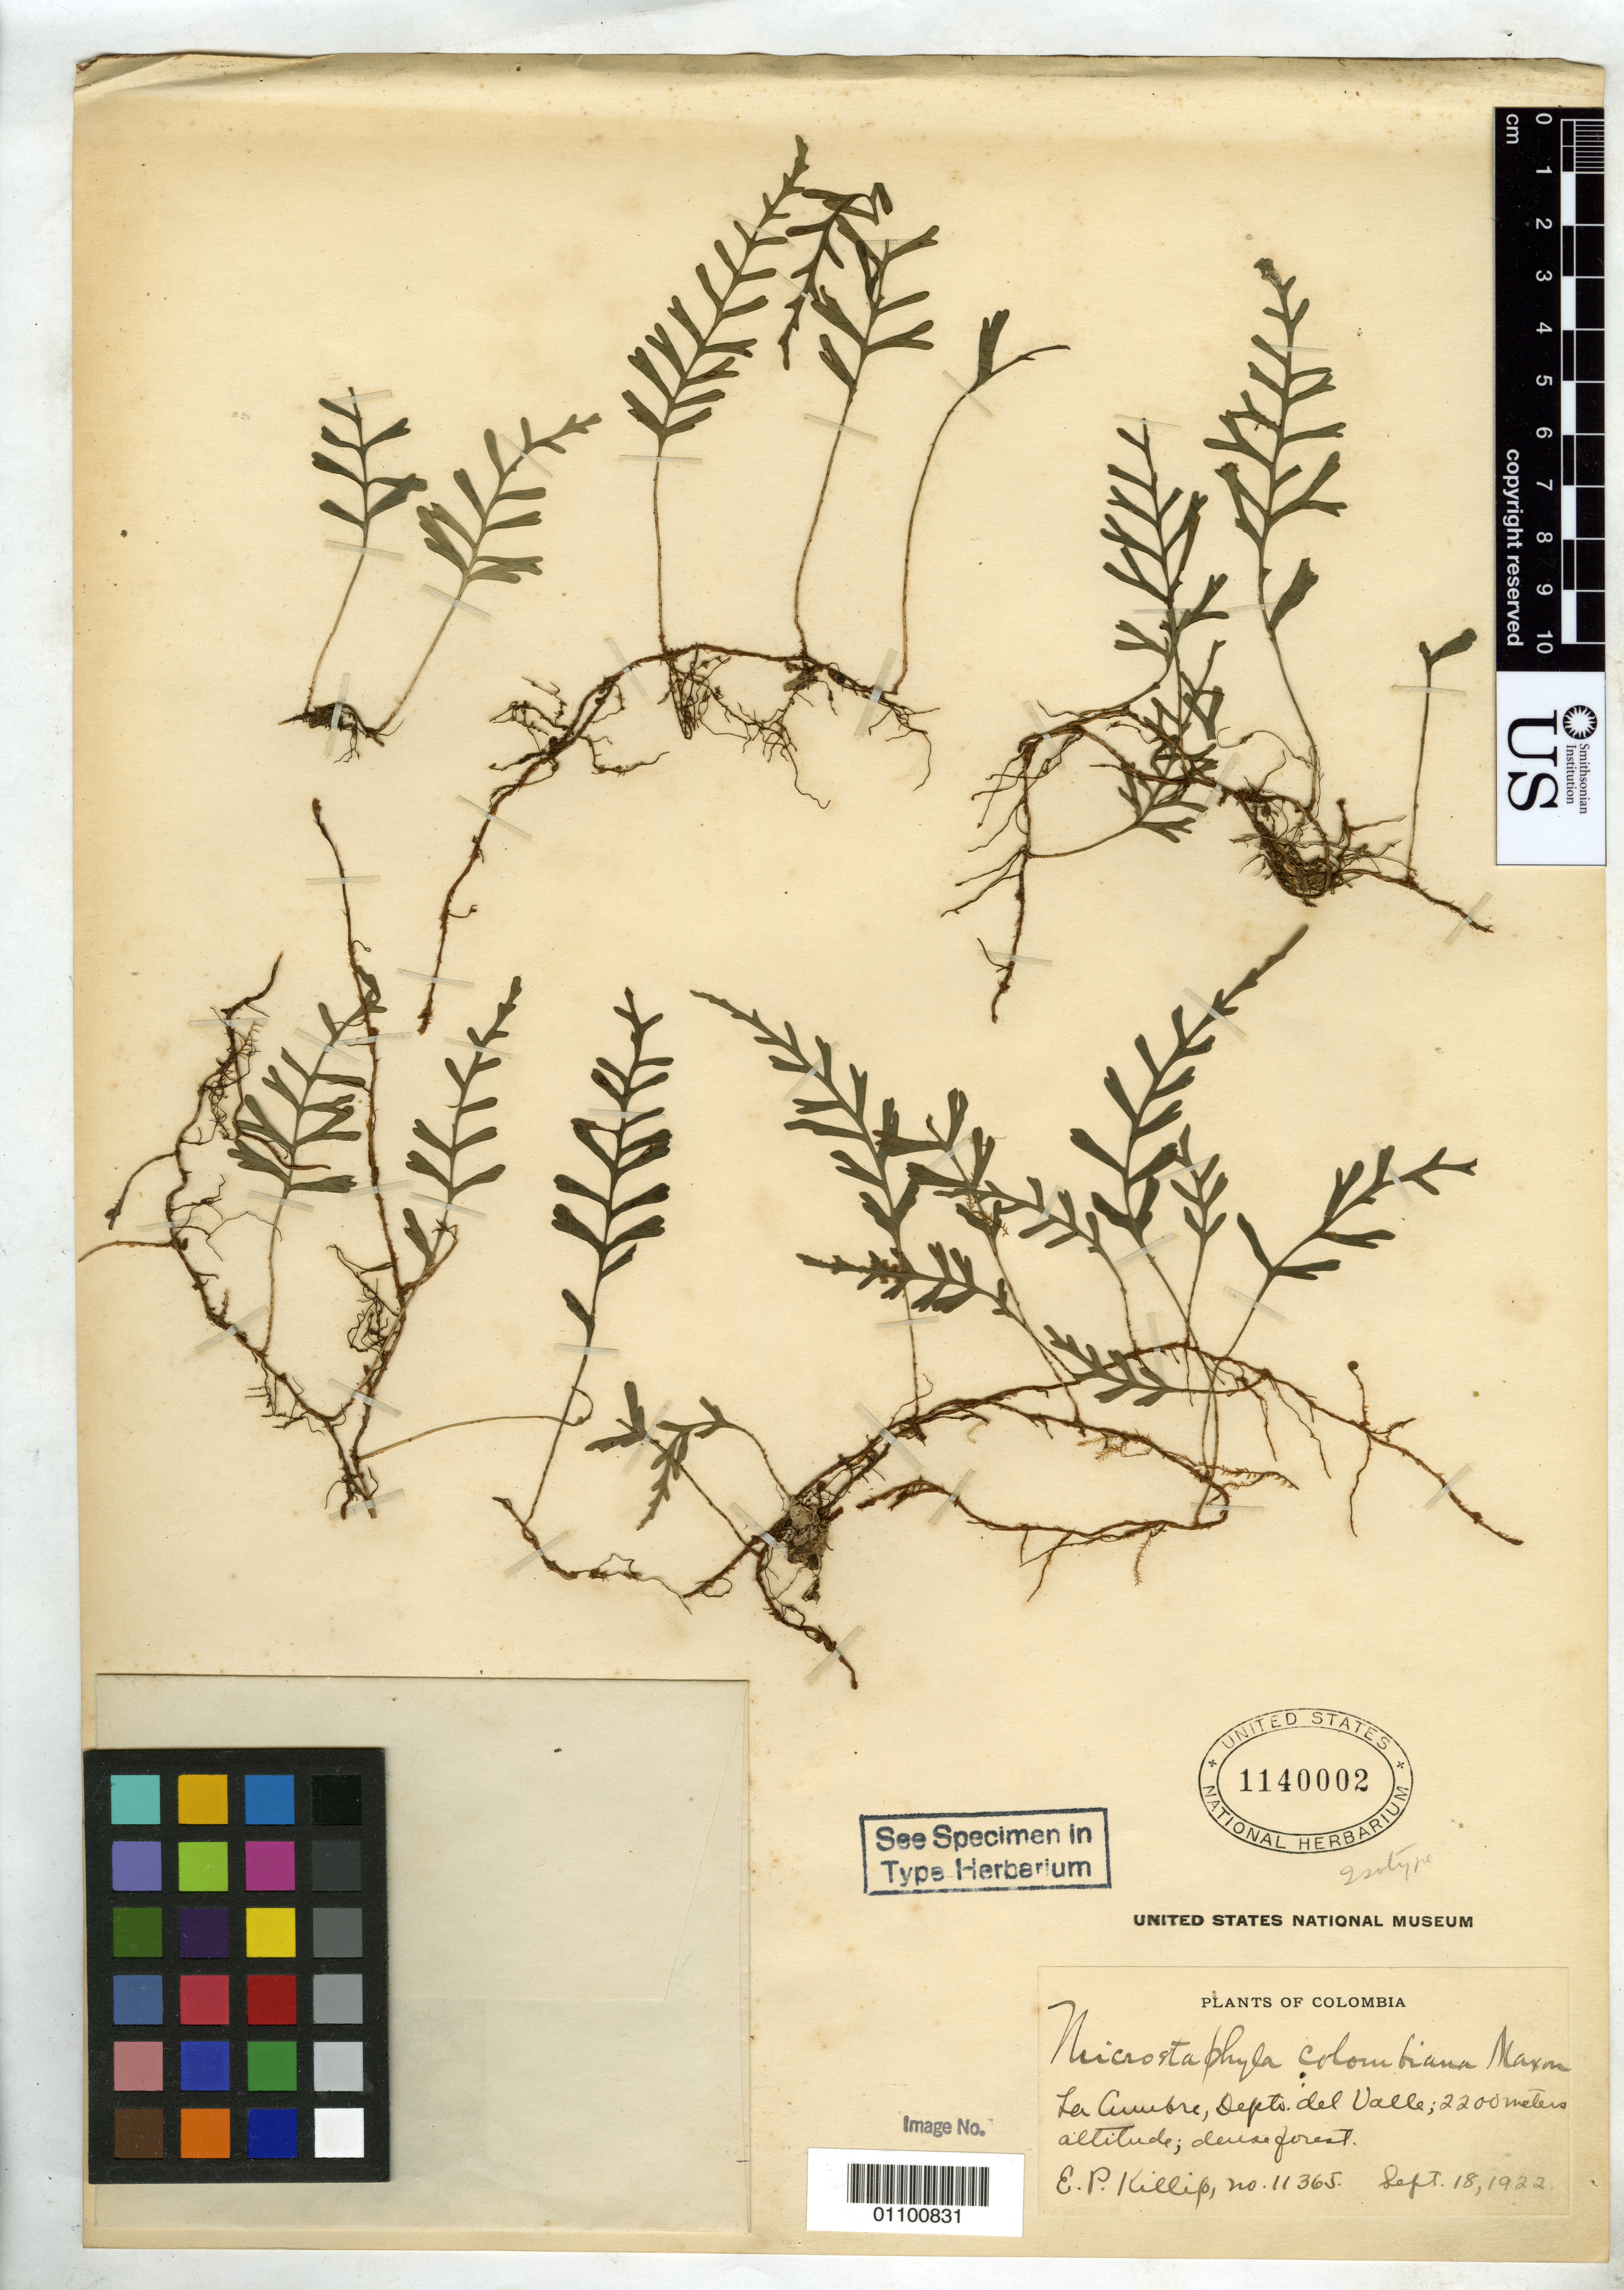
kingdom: Plantae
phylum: Tracheophyta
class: Polypodiopsida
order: Polypodiales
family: Dryopteridaceae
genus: Microstaphyla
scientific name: Microstaphyla colombiana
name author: Maxon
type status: Isotype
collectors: E. P. Killip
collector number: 11365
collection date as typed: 18 Sep 1922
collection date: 1922-09-18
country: Colombia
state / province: Valle del Cauca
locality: La Cumbe.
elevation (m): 2200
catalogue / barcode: US 1140002